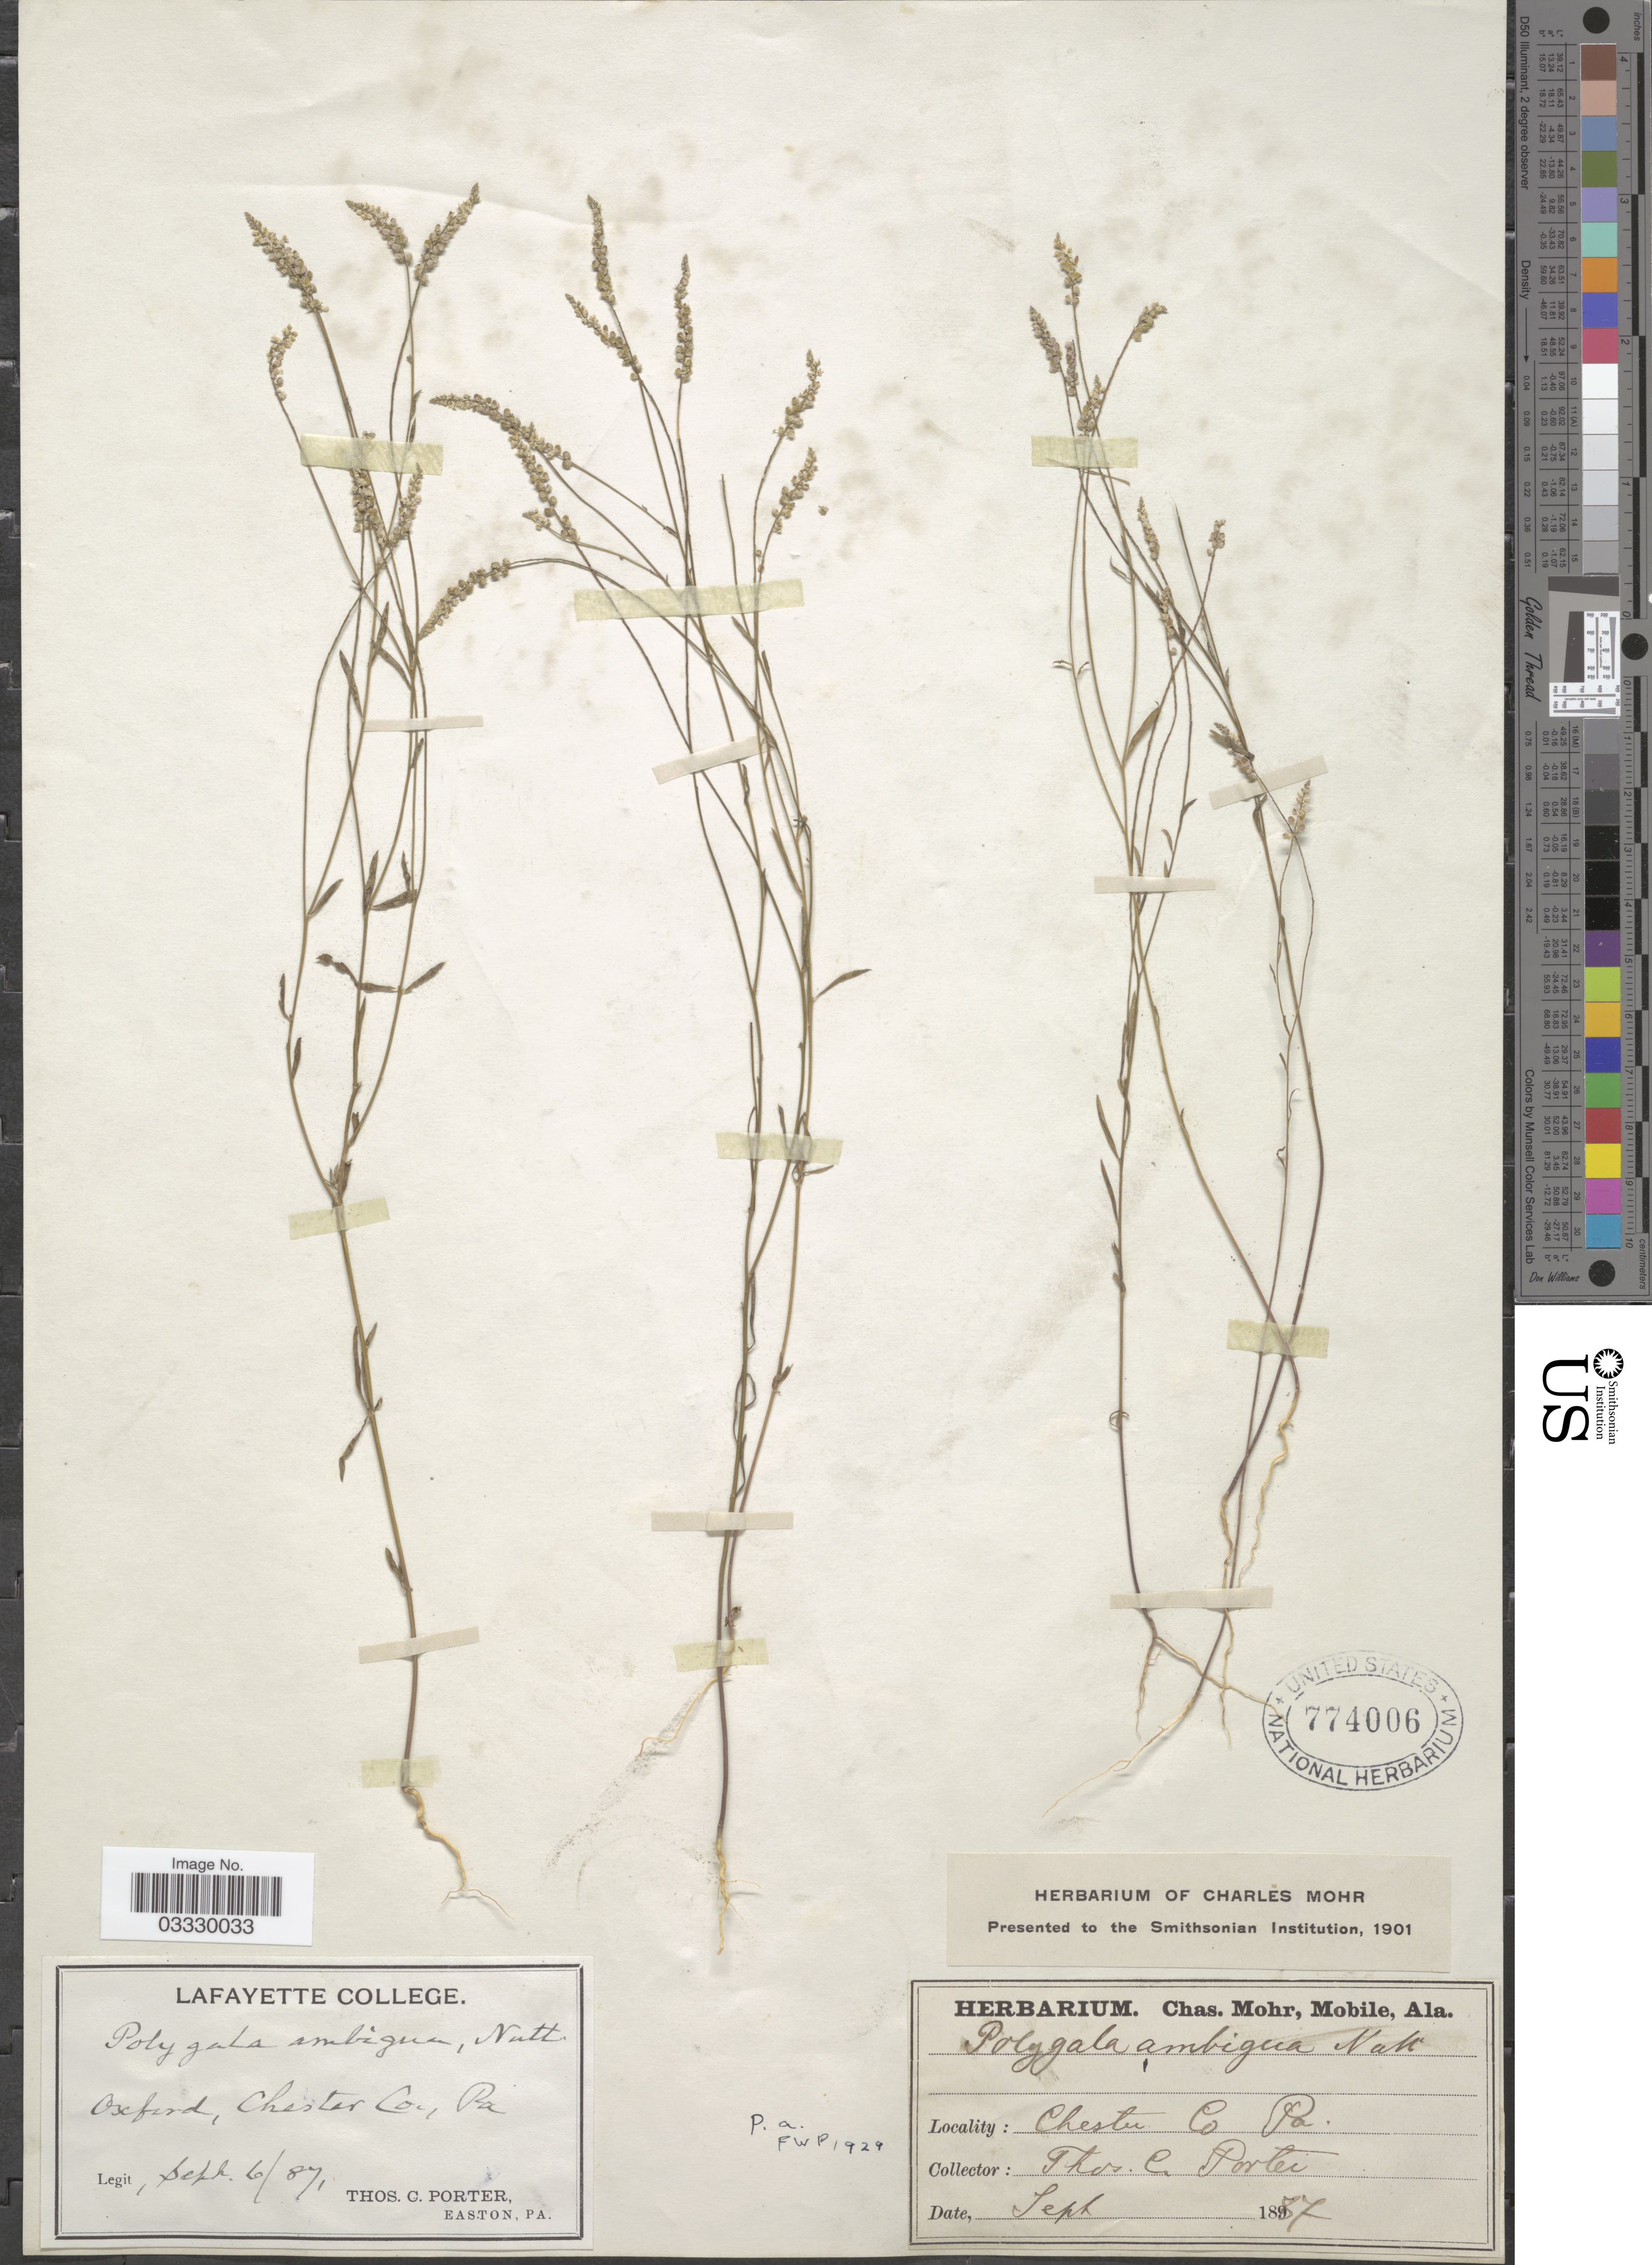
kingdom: Plantae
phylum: Tracheophyta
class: Magnoliopsida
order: Fabales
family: Polygalaceae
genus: Polygala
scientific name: Polygala ambigua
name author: Nutt.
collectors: T. Porter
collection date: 1887-09-06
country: United States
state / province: Pennsylvania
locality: Oxford, Chester Co.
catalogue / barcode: US 774006